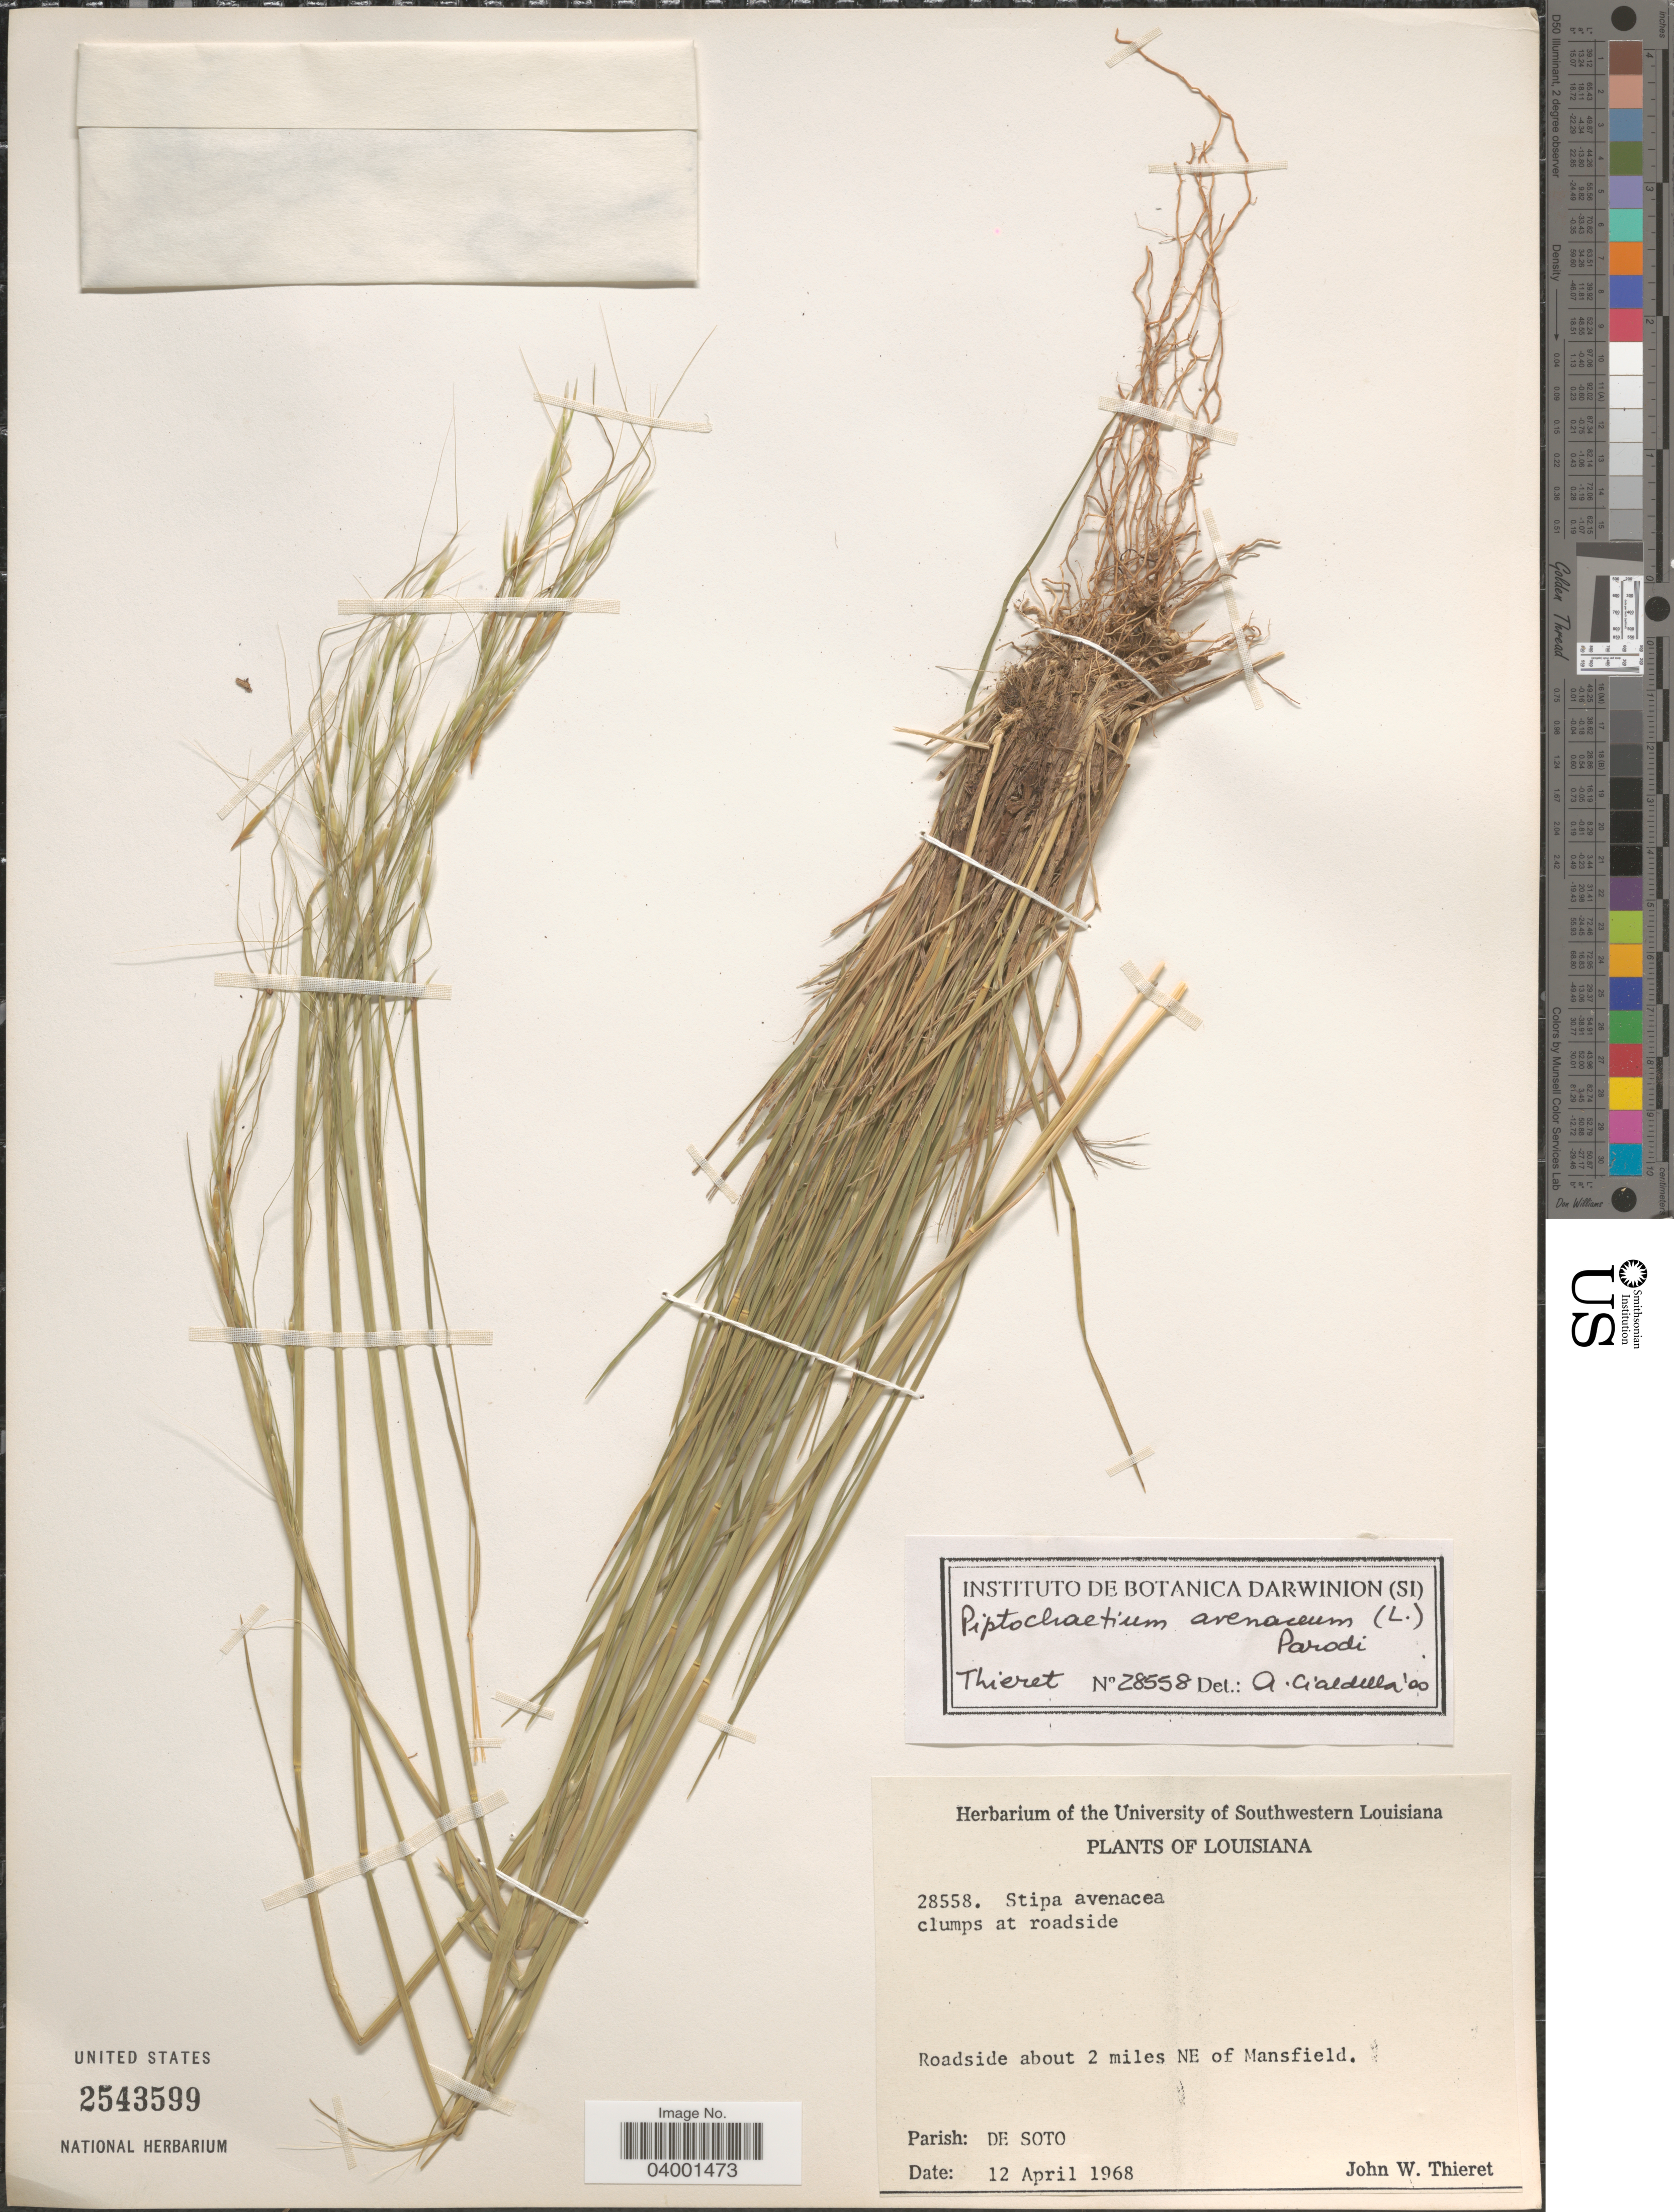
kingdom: Plantae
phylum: Tracheophyta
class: Liliopsida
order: Poales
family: Poaceae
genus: Piptochaetium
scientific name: Piptochaetium avenaceum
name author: (L.) Parodi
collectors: J. W. Thieret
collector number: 28558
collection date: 1968-04-12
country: United States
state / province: Louisiana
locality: Roadside about 2 miles NE of Mansfield. Parish: De Soto.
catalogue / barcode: US 2543599